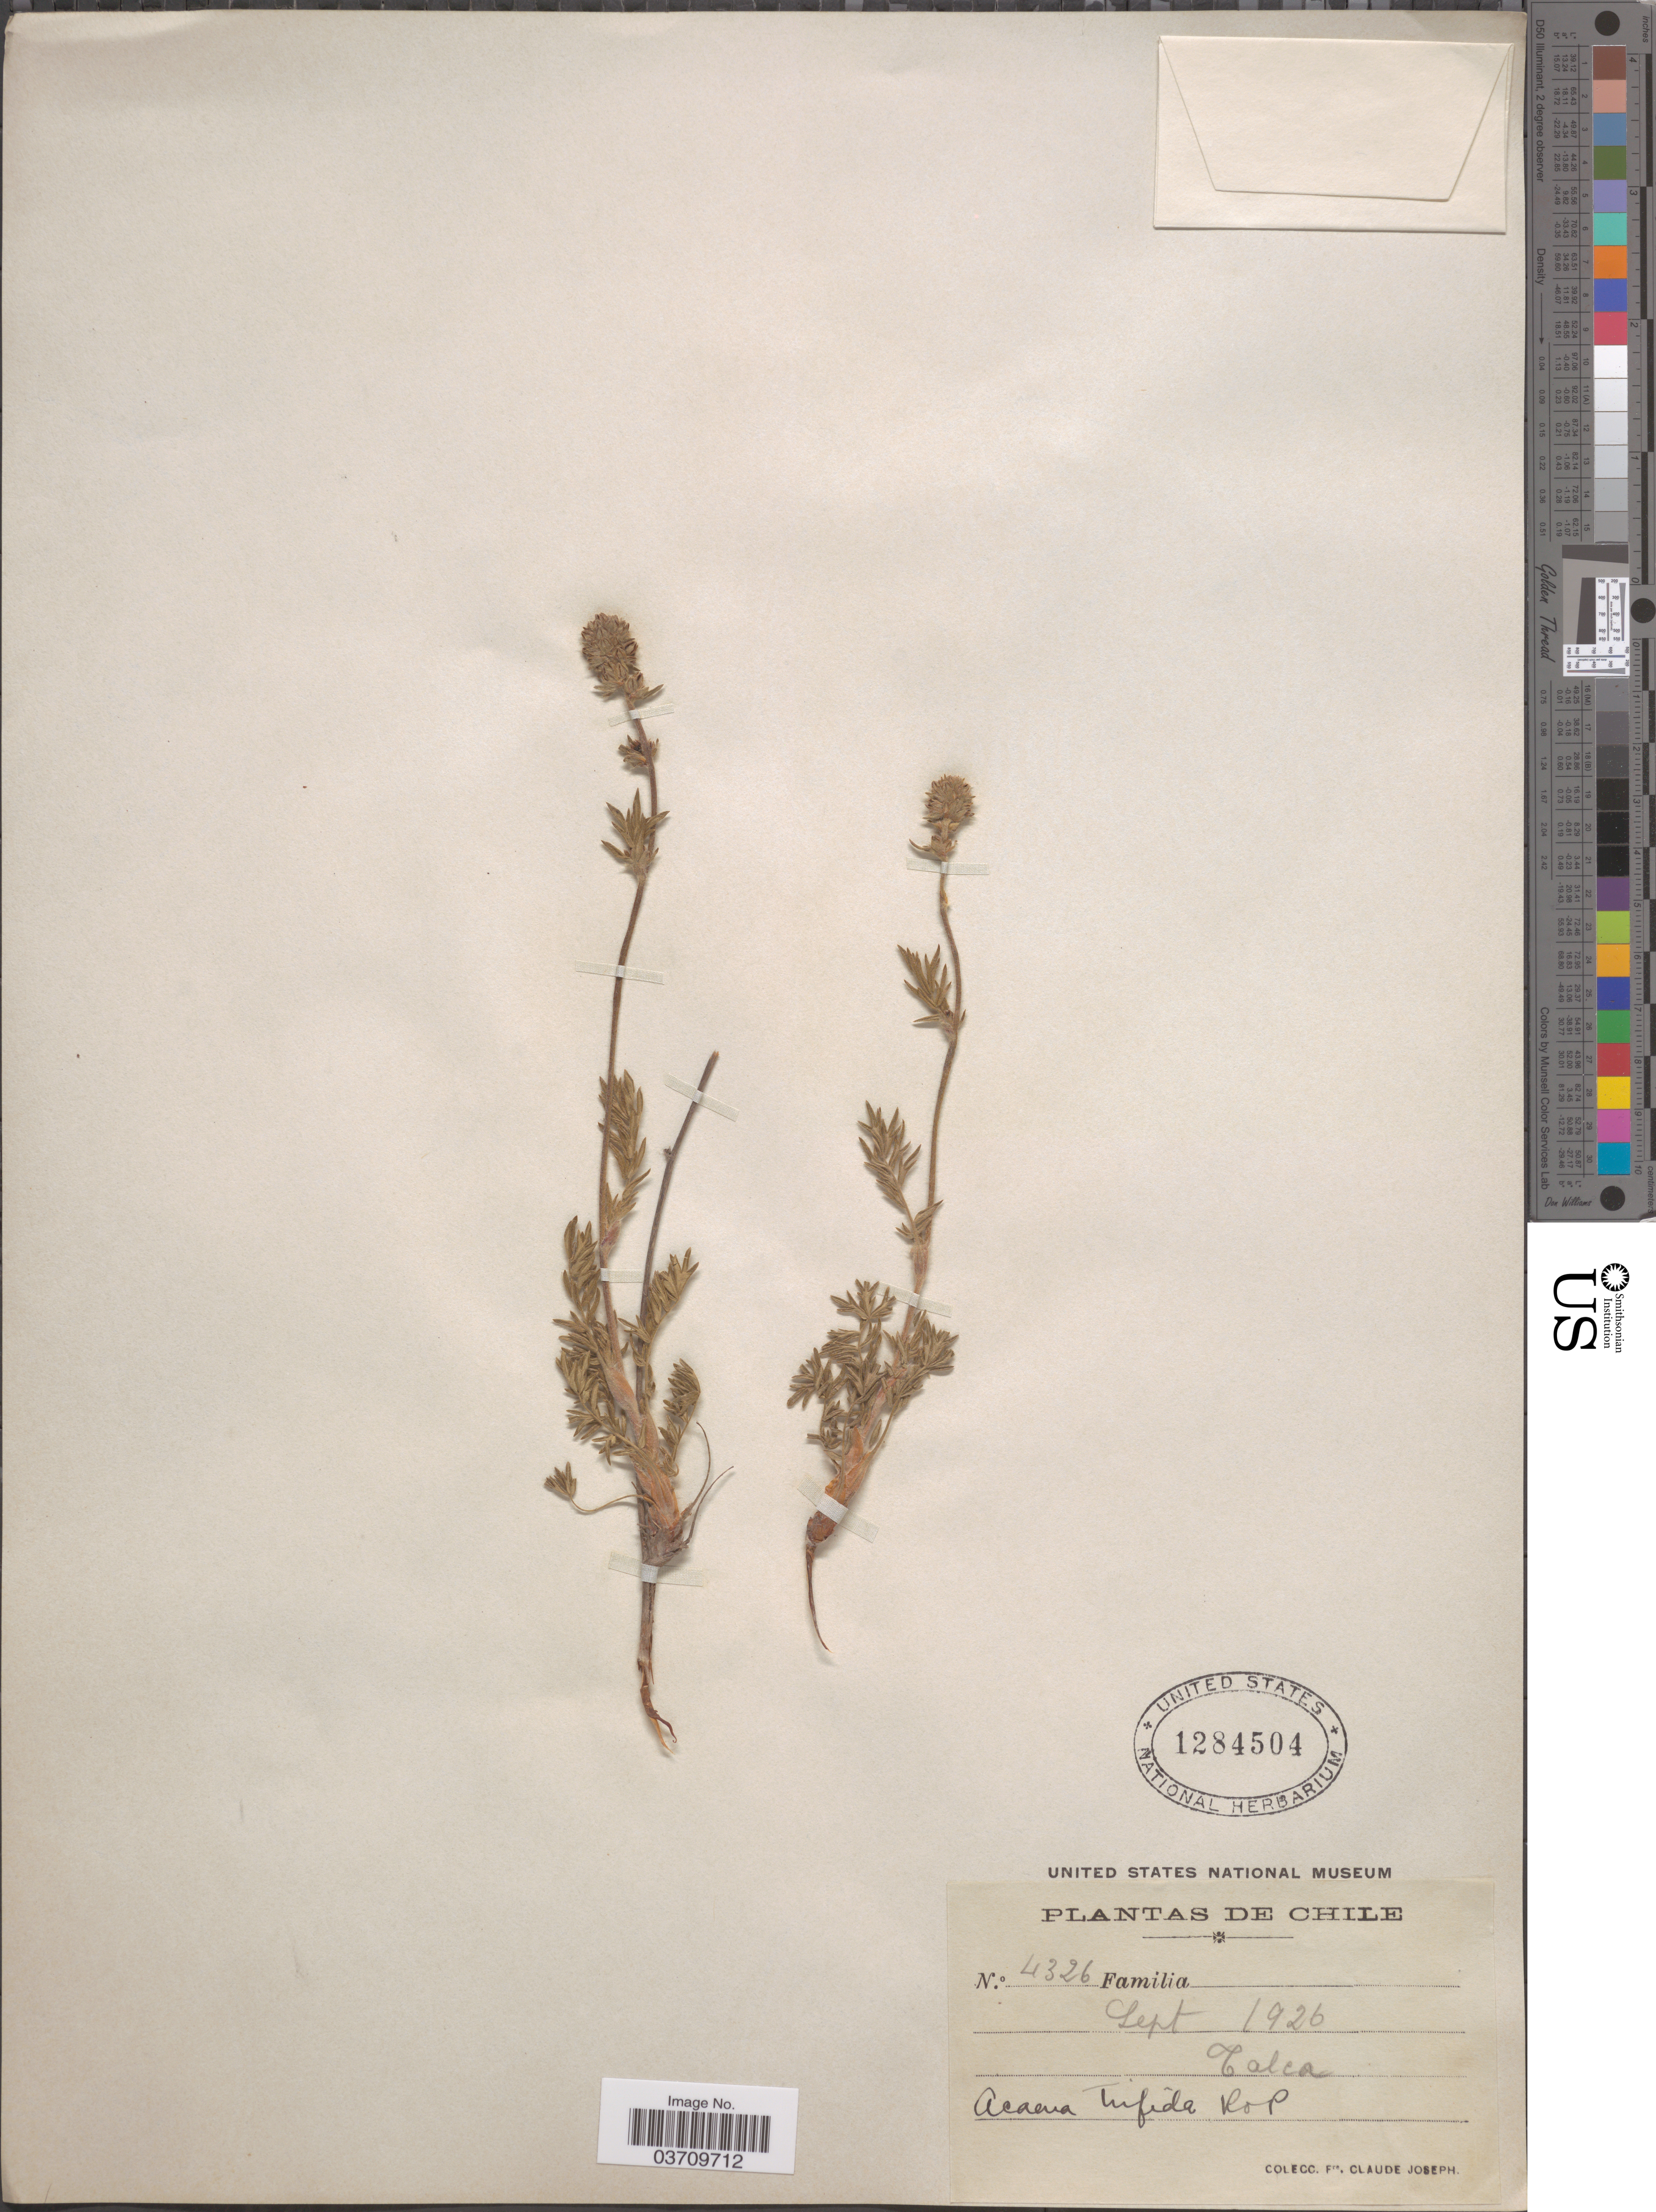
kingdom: Plantae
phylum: Tracheophyta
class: Magnoliopsida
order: Rosales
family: Rosaceae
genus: Acaena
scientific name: Acaena trifida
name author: Ruiz & Pav.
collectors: Bro. Claude-Joseph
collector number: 4326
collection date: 1926-09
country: Chile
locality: Talca.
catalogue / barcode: US 1284504